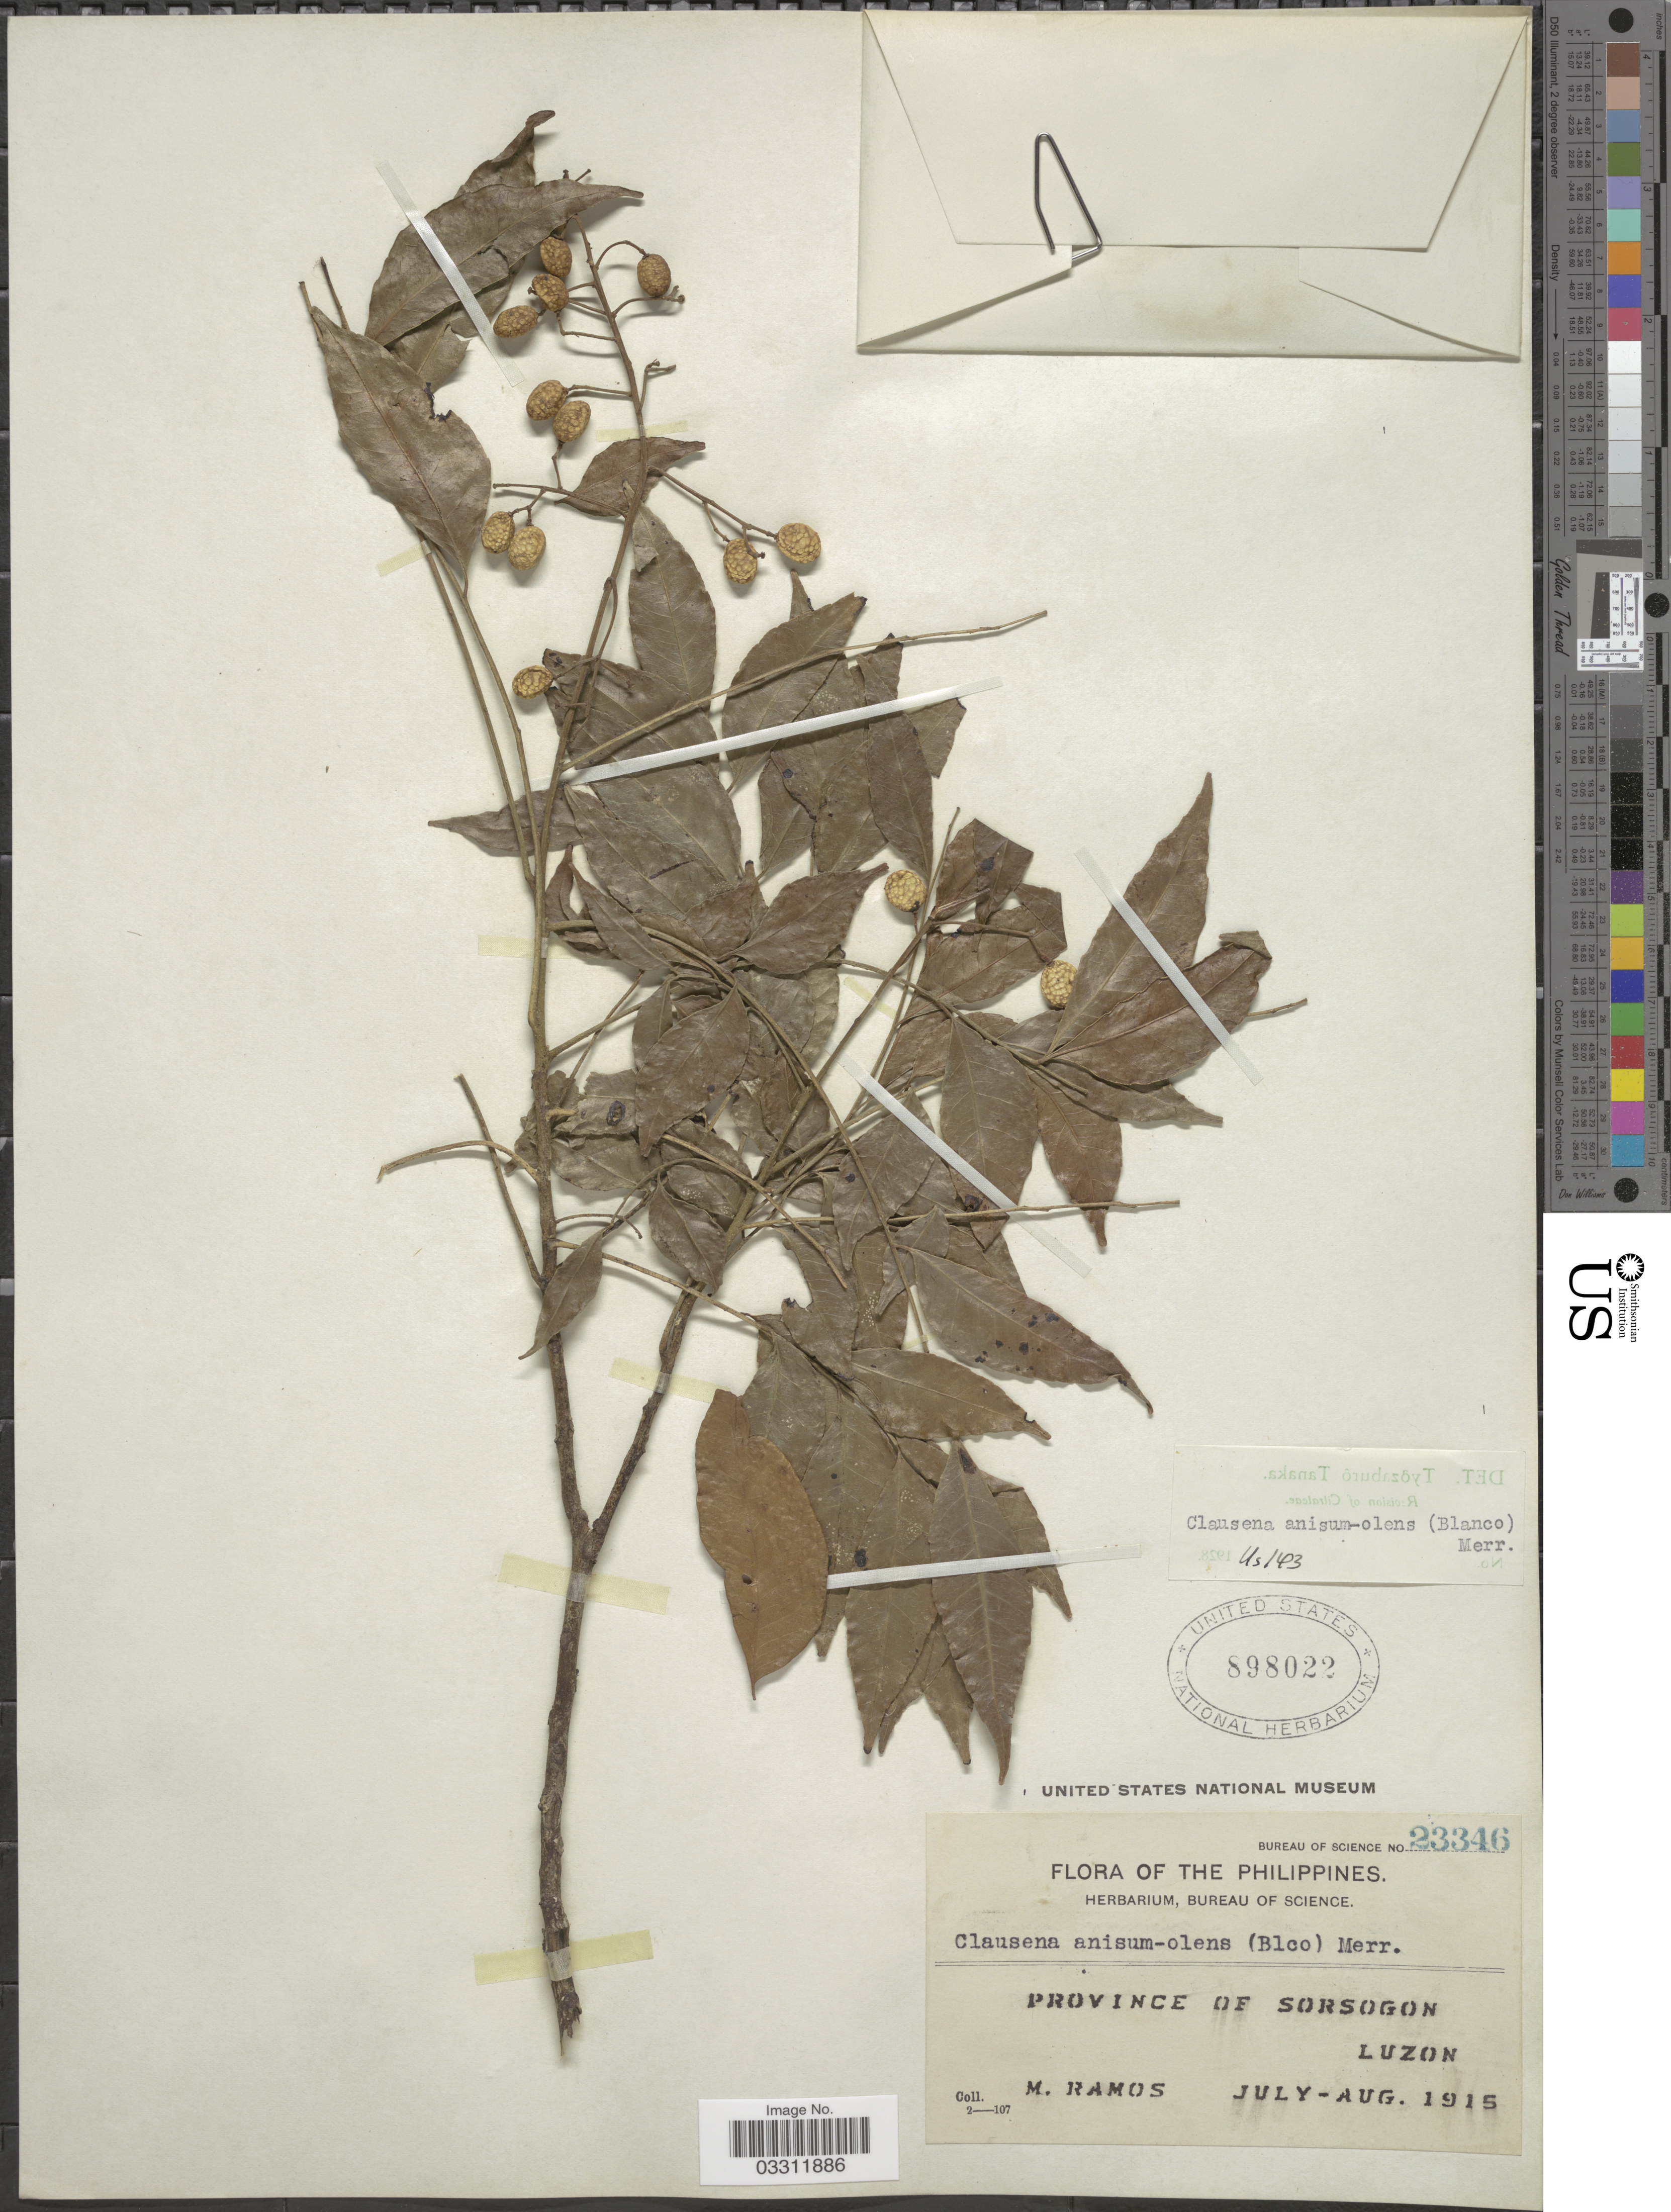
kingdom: Plantae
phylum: Tracheophyta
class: Magnoliopsida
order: Sapindales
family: Rutaceae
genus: Clausena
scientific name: Clausena anisum-olens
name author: (Blume) Merr.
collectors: M. Ramos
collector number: Bureau of Science 23346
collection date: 1915-07/1915-08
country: Philippines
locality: Province of Sorsogon. Luzon.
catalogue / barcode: US 898022